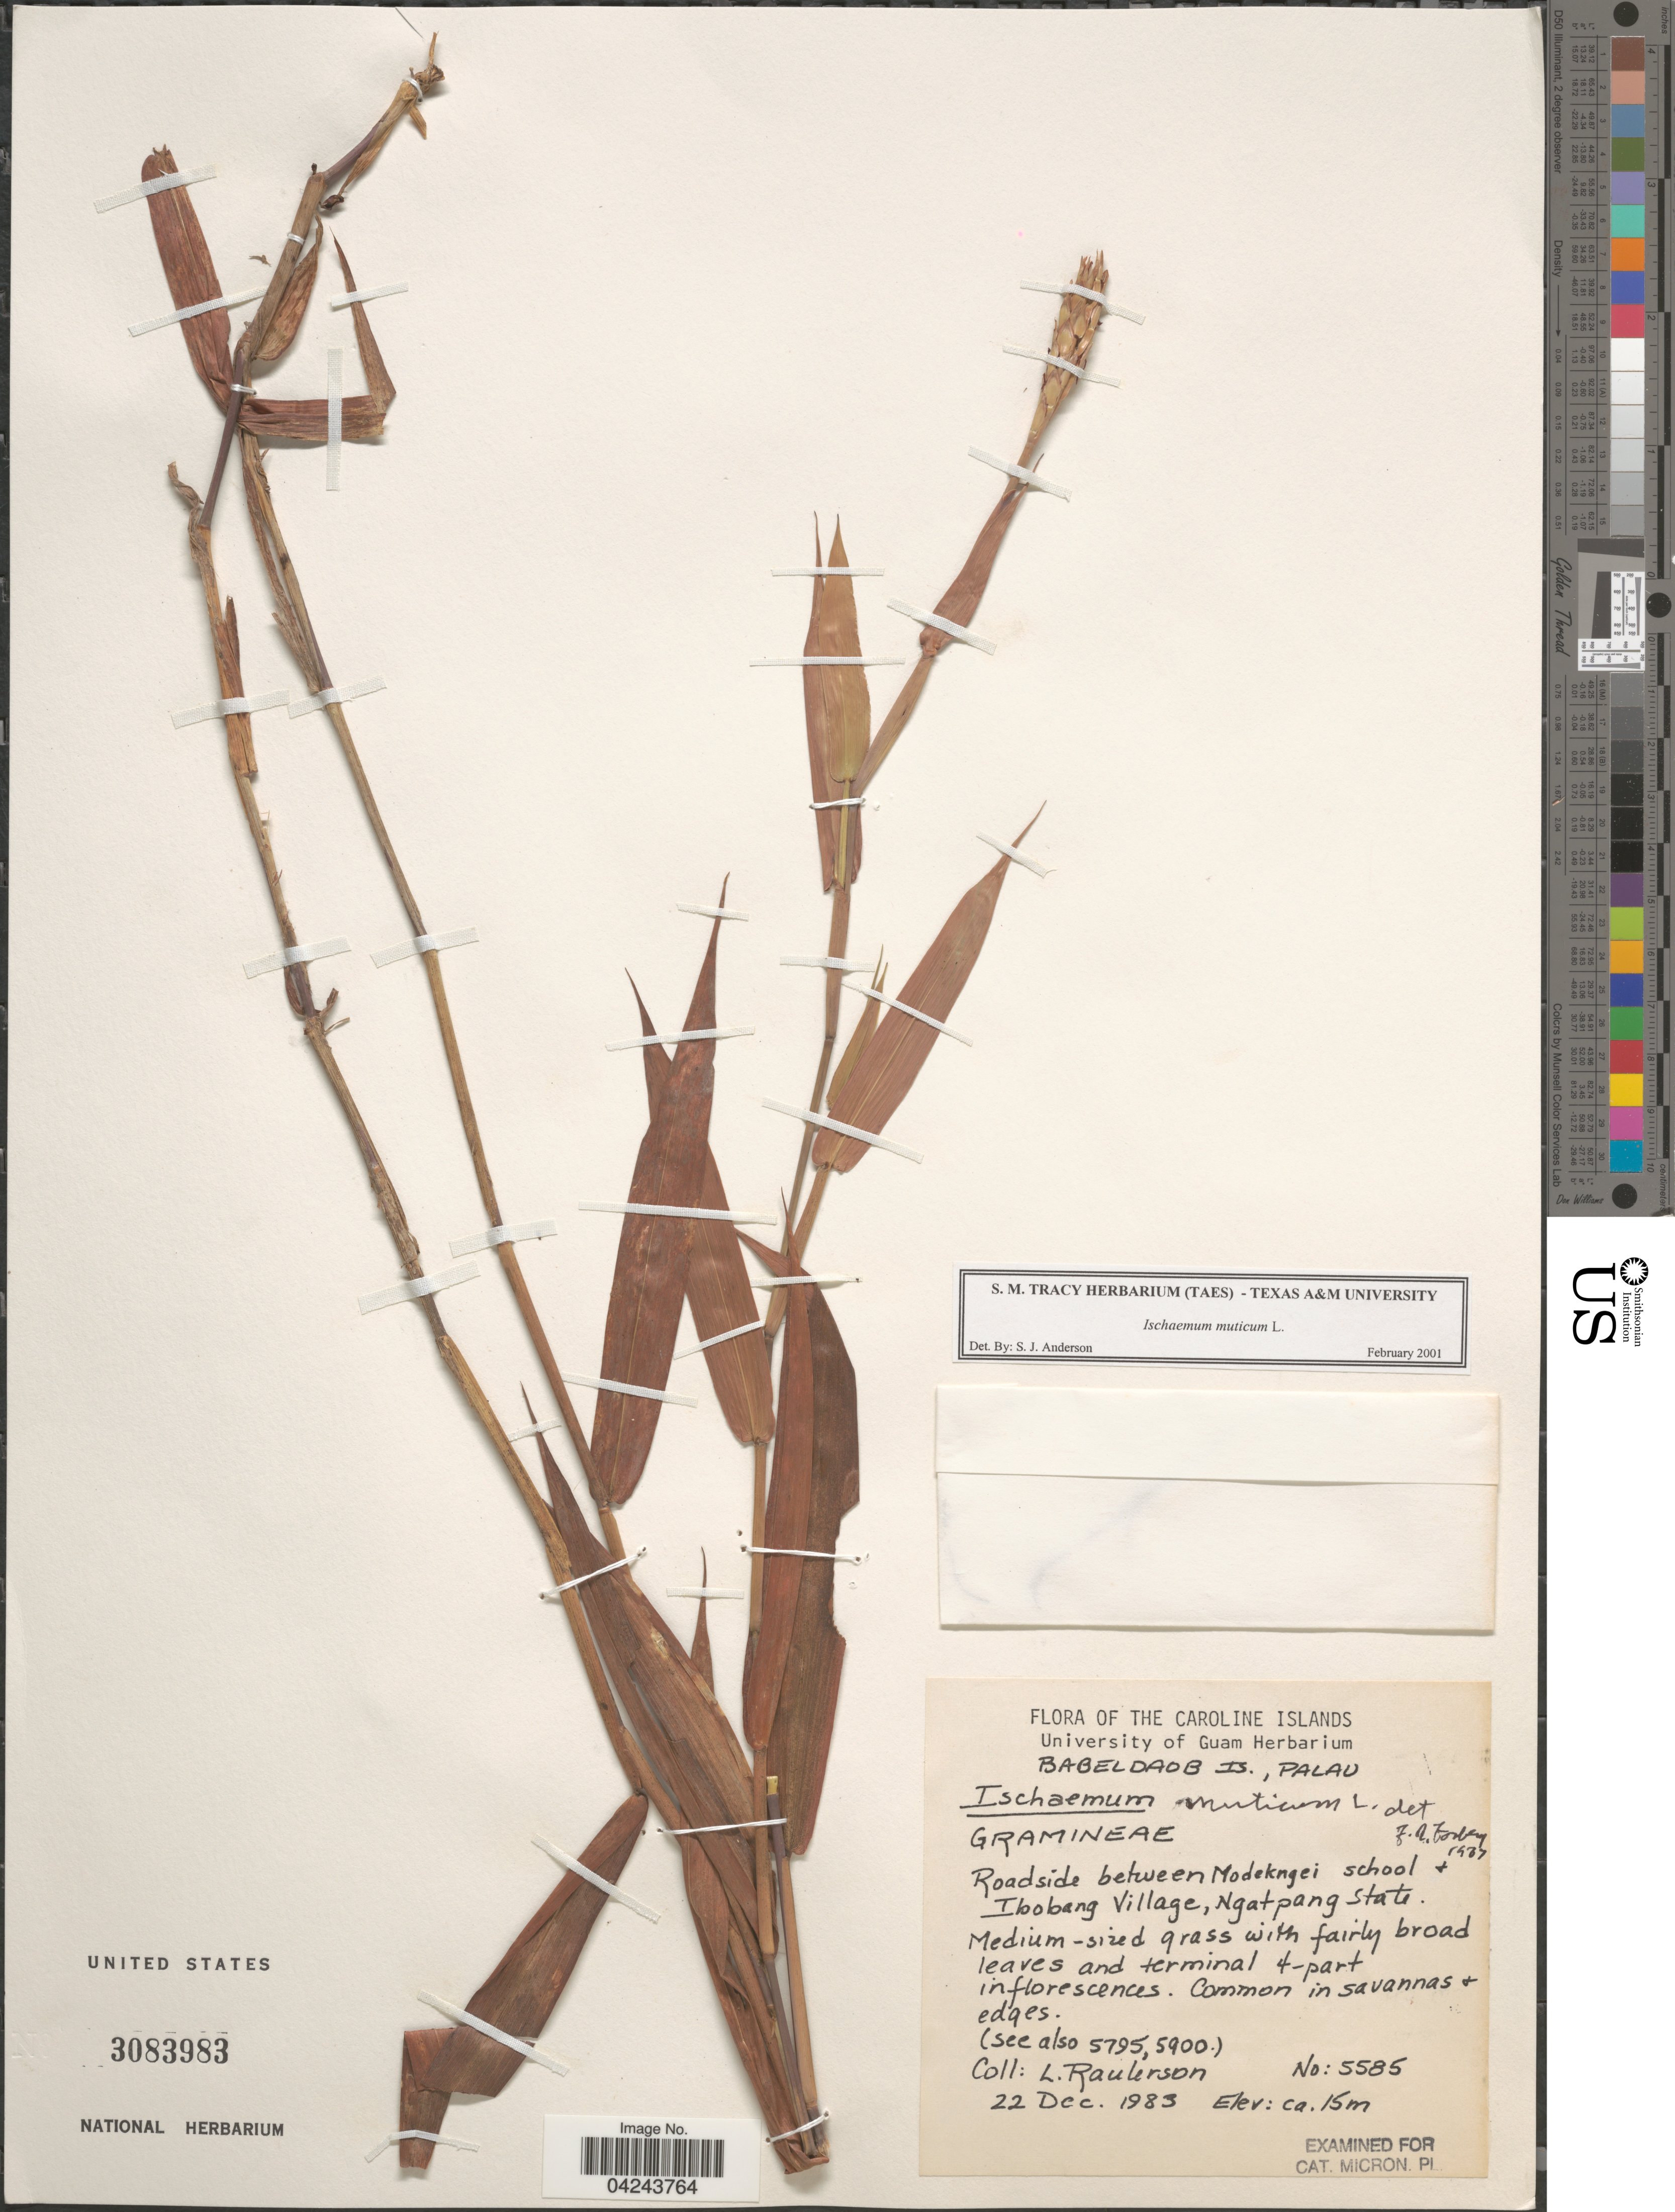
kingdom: Plantae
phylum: Tracheophyta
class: Liliopsida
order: Poales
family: Poaceae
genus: Ischaemum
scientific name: Ischaemum muticum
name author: L.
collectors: L. Raulerson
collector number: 5585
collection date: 1983-12-22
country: Palau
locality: Caroline Islands. Babeldaob Is., Palau. Roadside between Modekngei school + Ibobang Village, Nhatpang State.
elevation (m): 15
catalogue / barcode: US 3083983